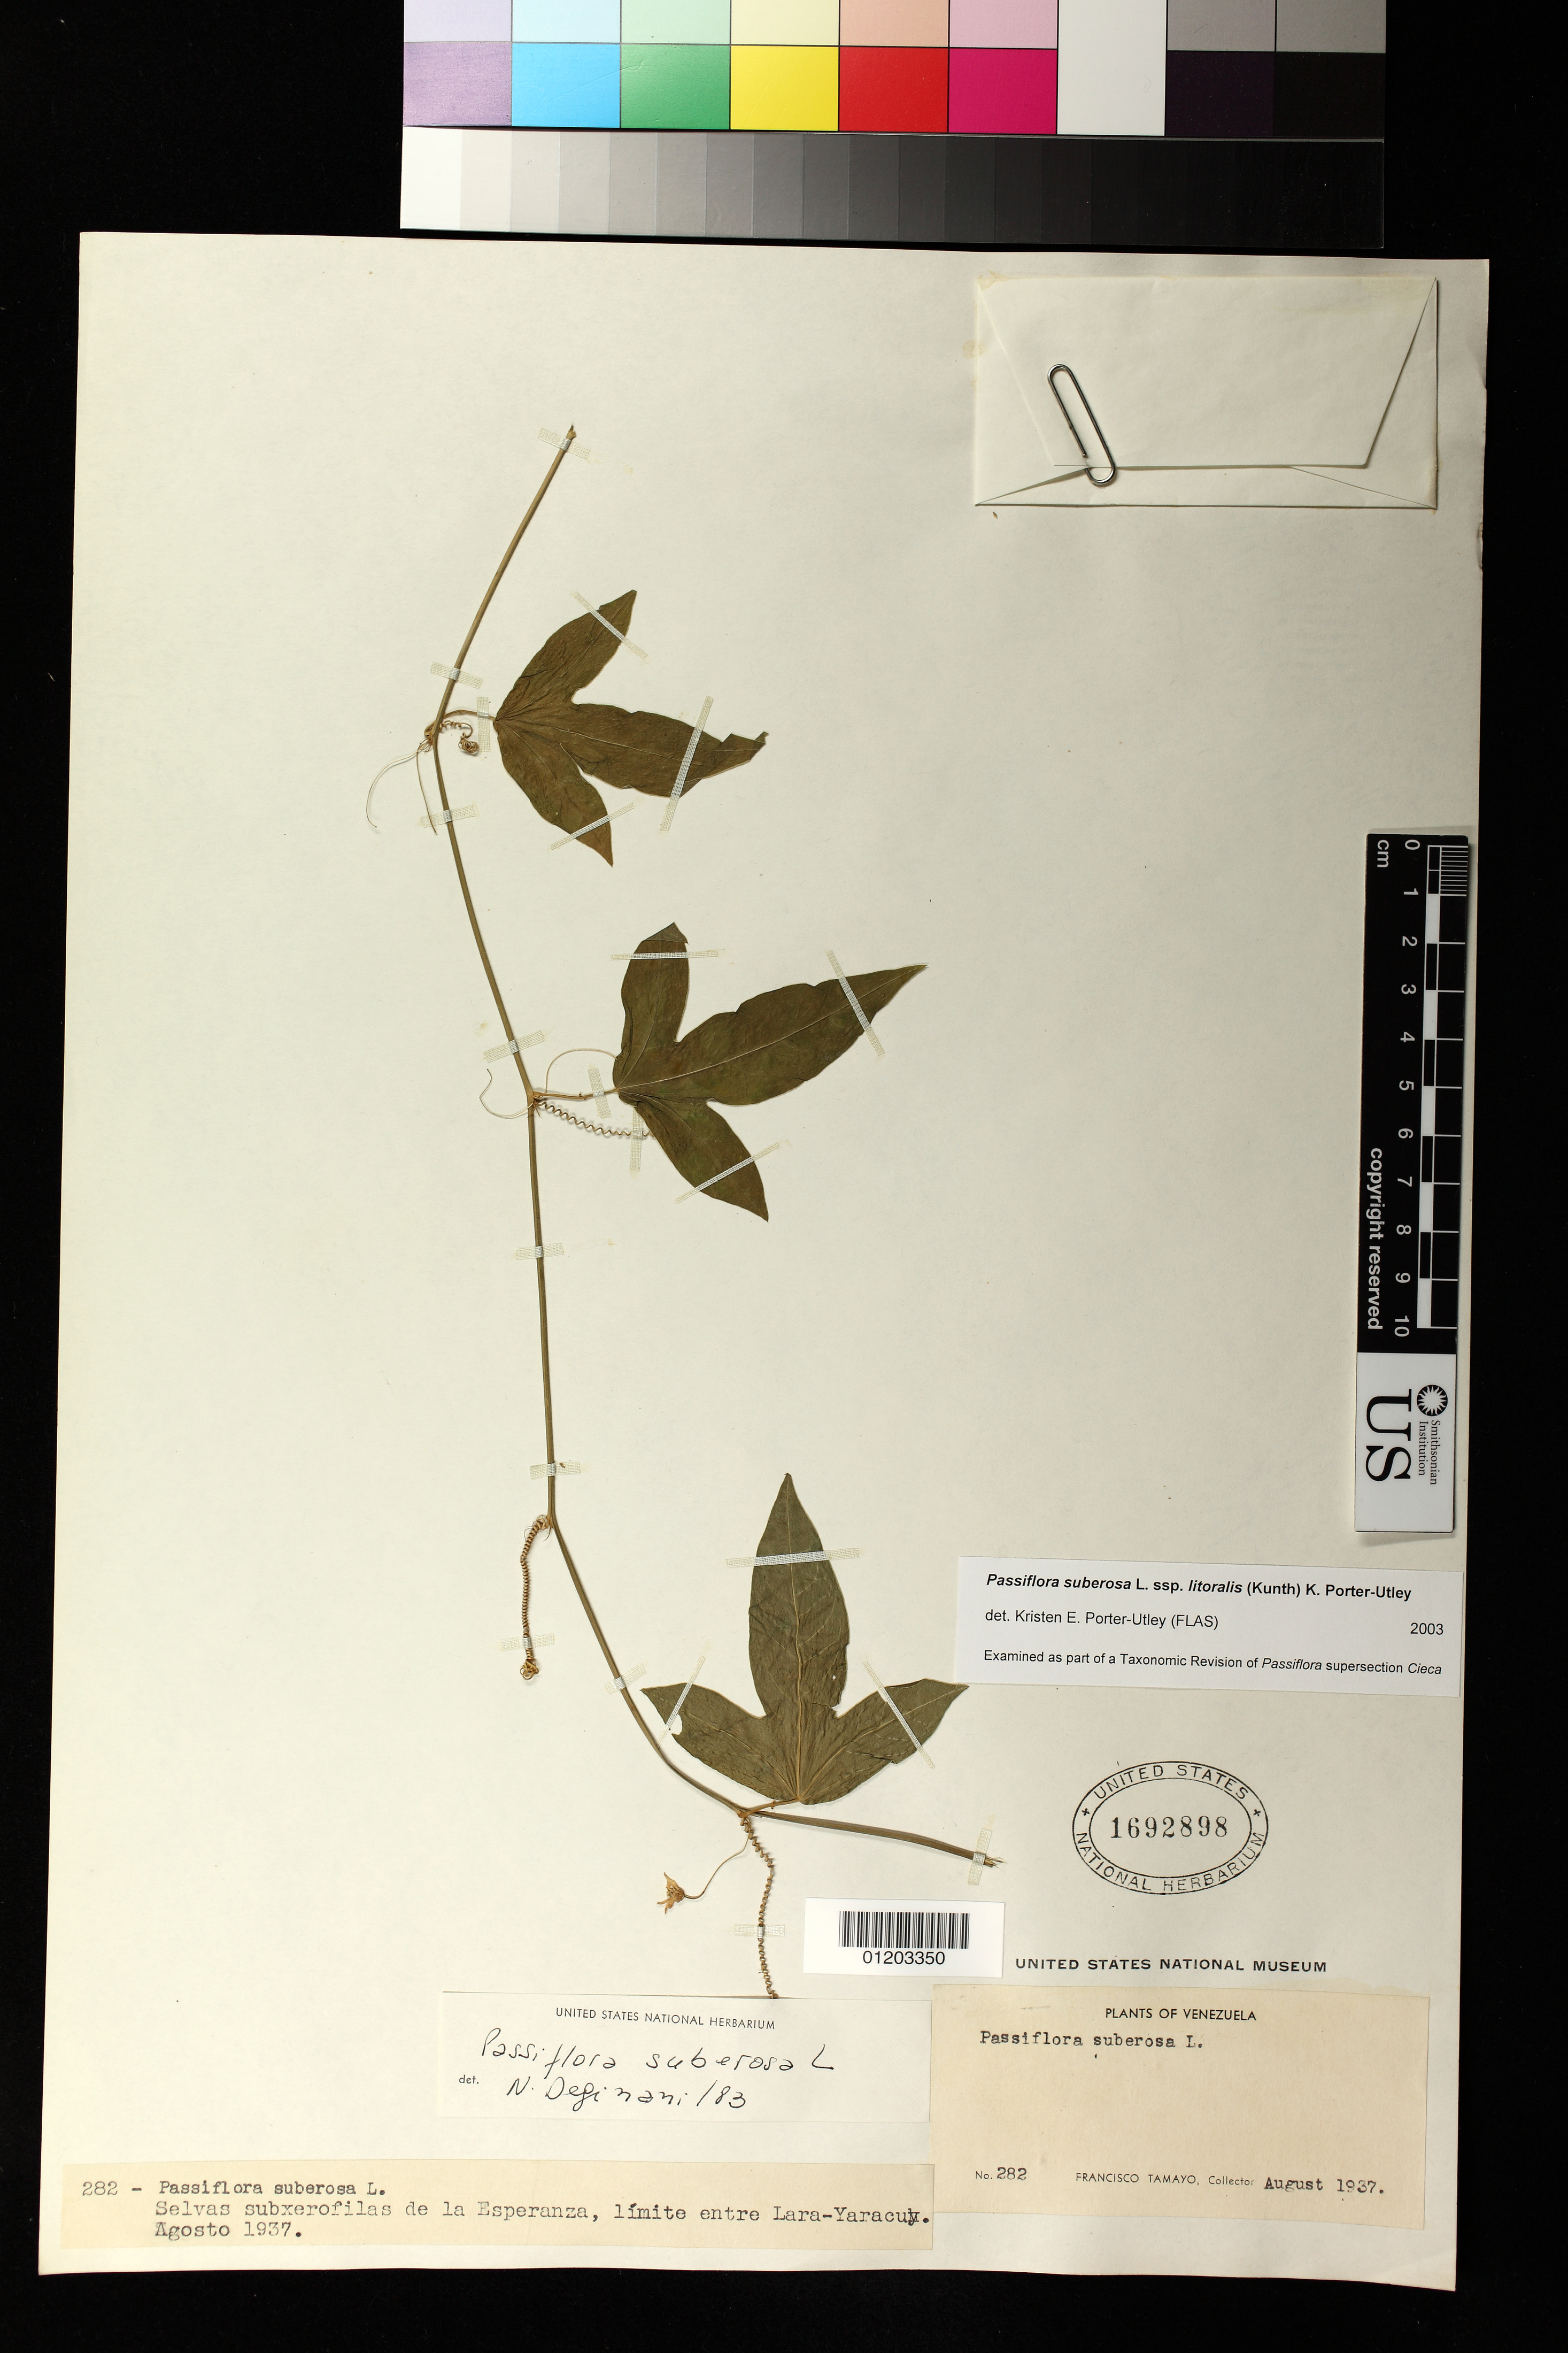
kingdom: Plantae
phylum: Tracheophyta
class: Magnoliopsida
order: Malpighiales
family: Passifloraceae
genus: Passiflora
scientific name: Passiflora suberosa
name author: L.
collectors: F. Tamayo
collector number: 282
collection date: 1937-08-01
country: Venezuela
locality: Selvas subxerofilas de la Esperanza, limite entre Lara-Yaracuy.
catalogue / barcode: US 1692898